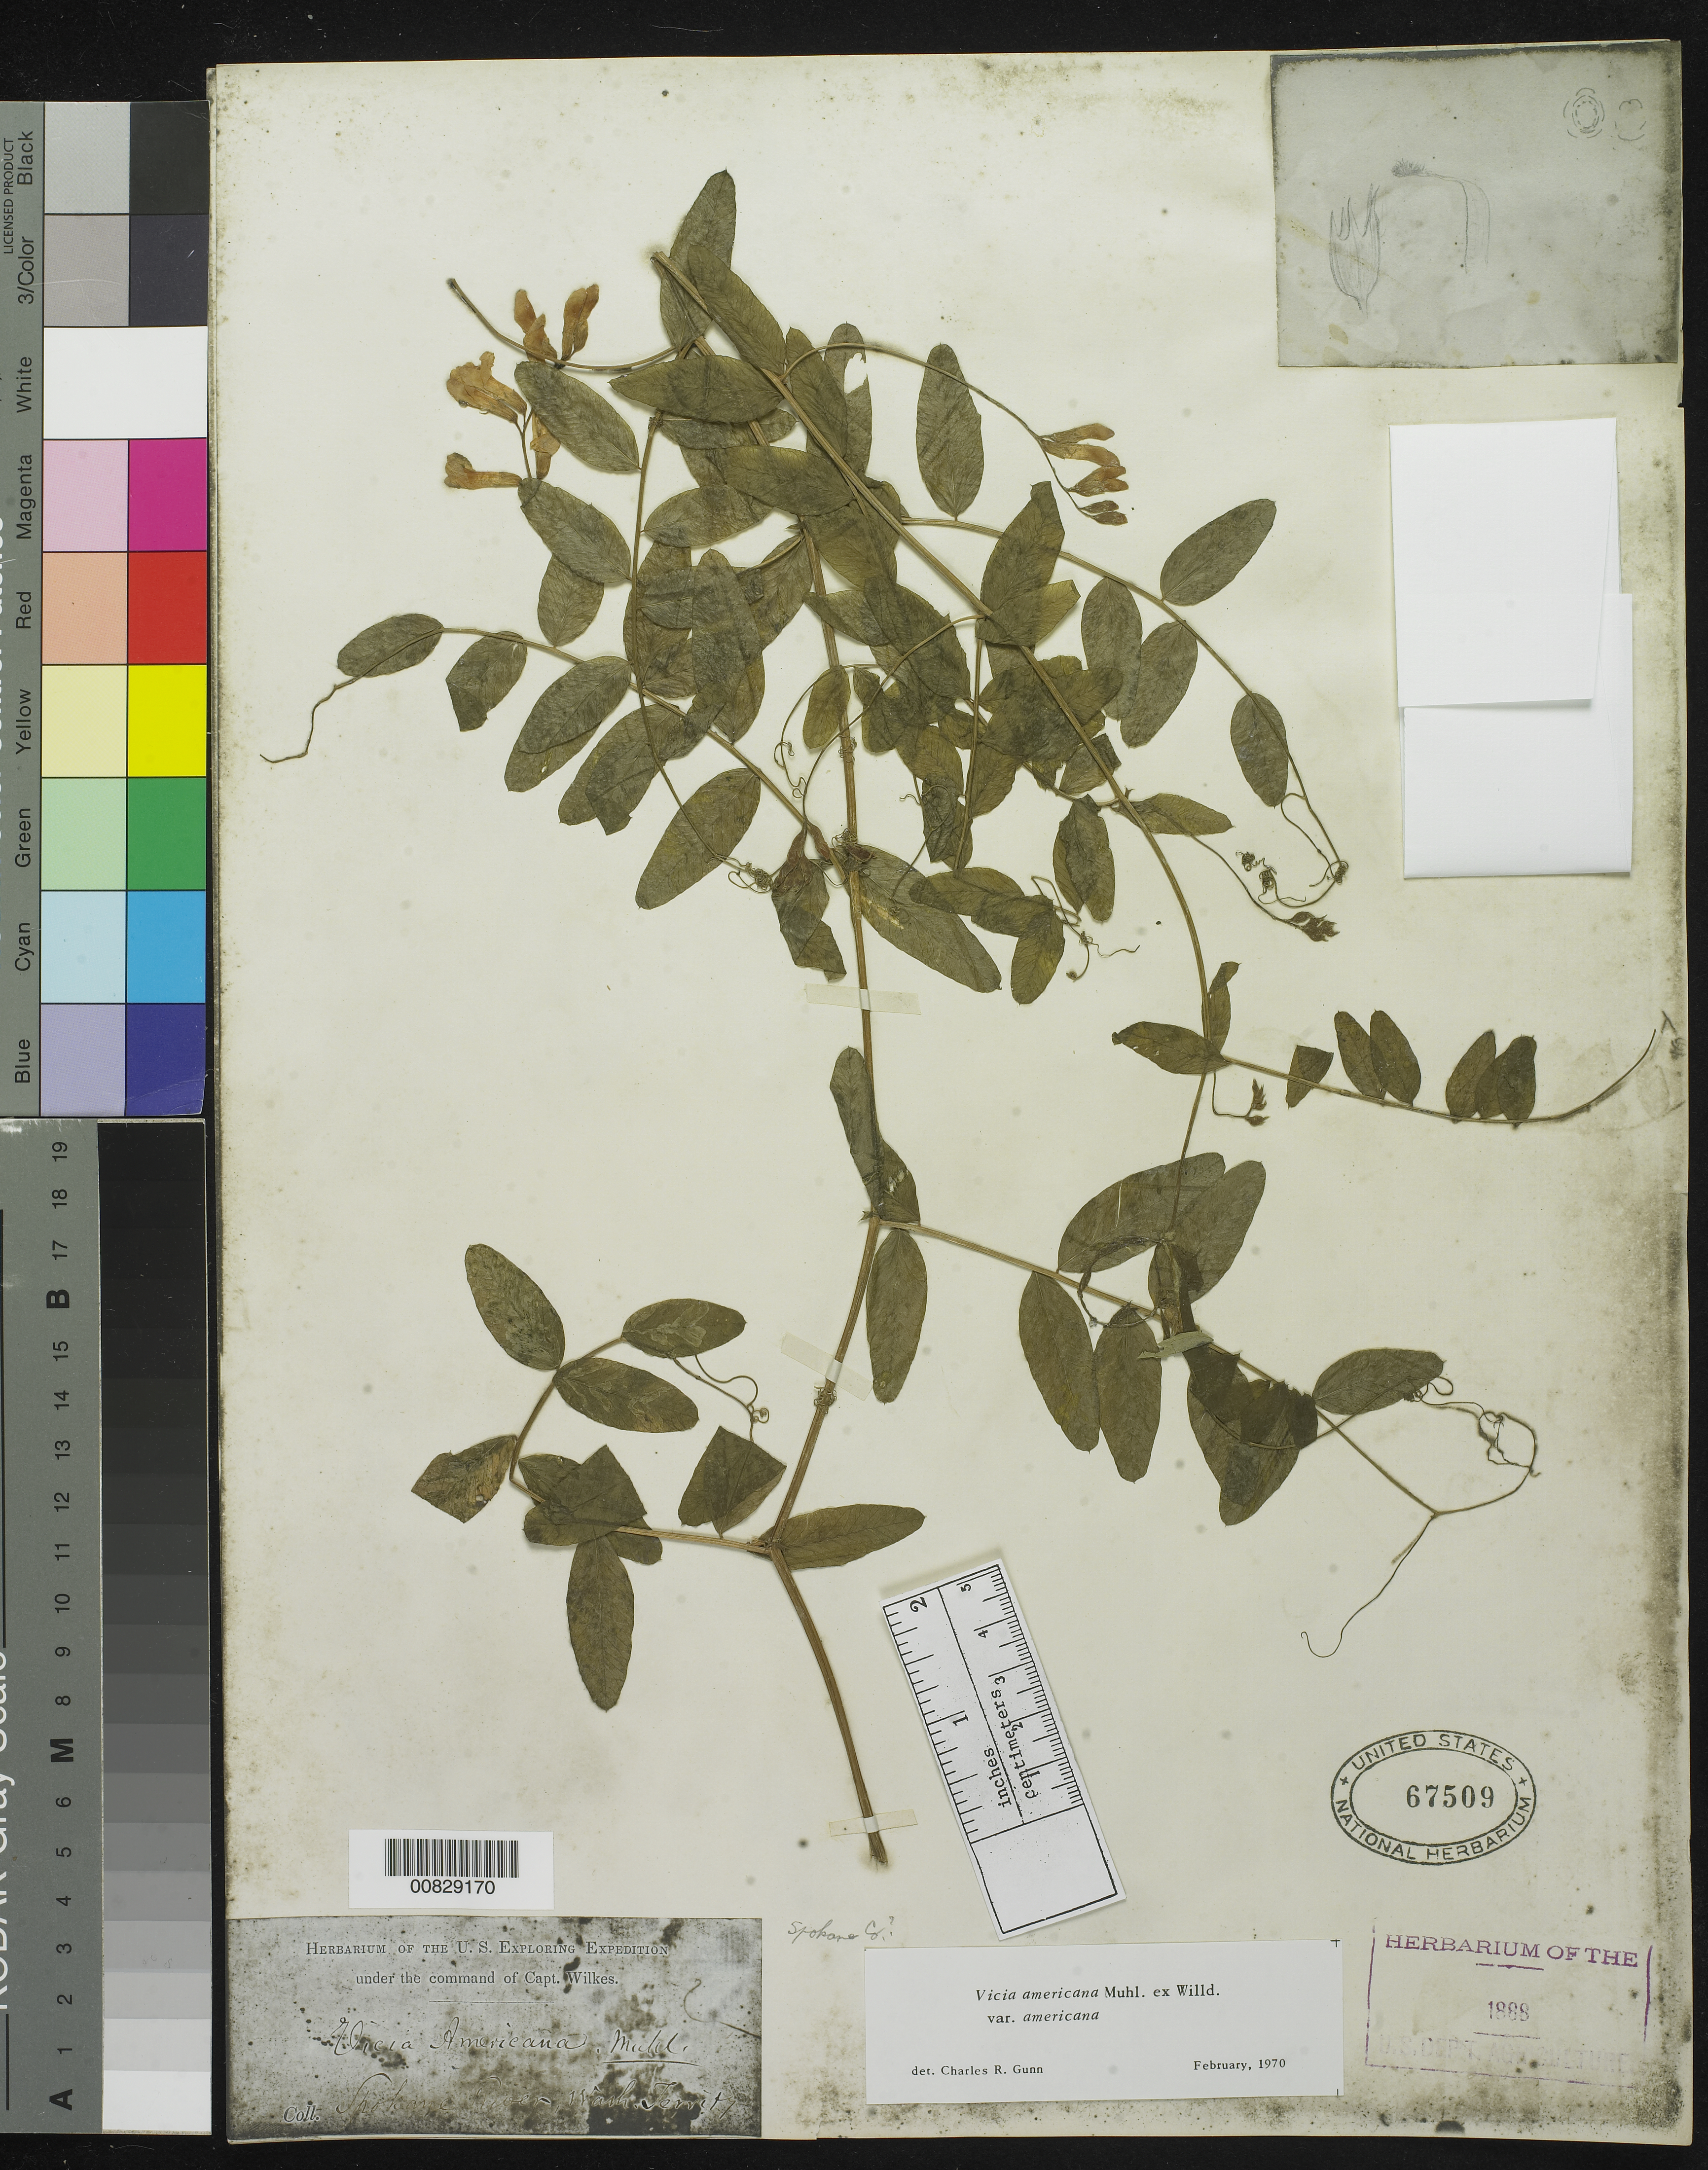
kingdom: Plantae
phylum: Tracheophyta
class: Magnoliopsida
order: Fabales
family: Fabaceae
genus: Vicia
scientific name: Vicia americana var. americana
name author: Muhl. ex Willd.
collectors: Wilkes Explor. Exped.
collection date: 1838/1842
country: United States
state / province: Washington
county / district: Spokane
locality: Spokane River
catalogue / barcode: US 67509